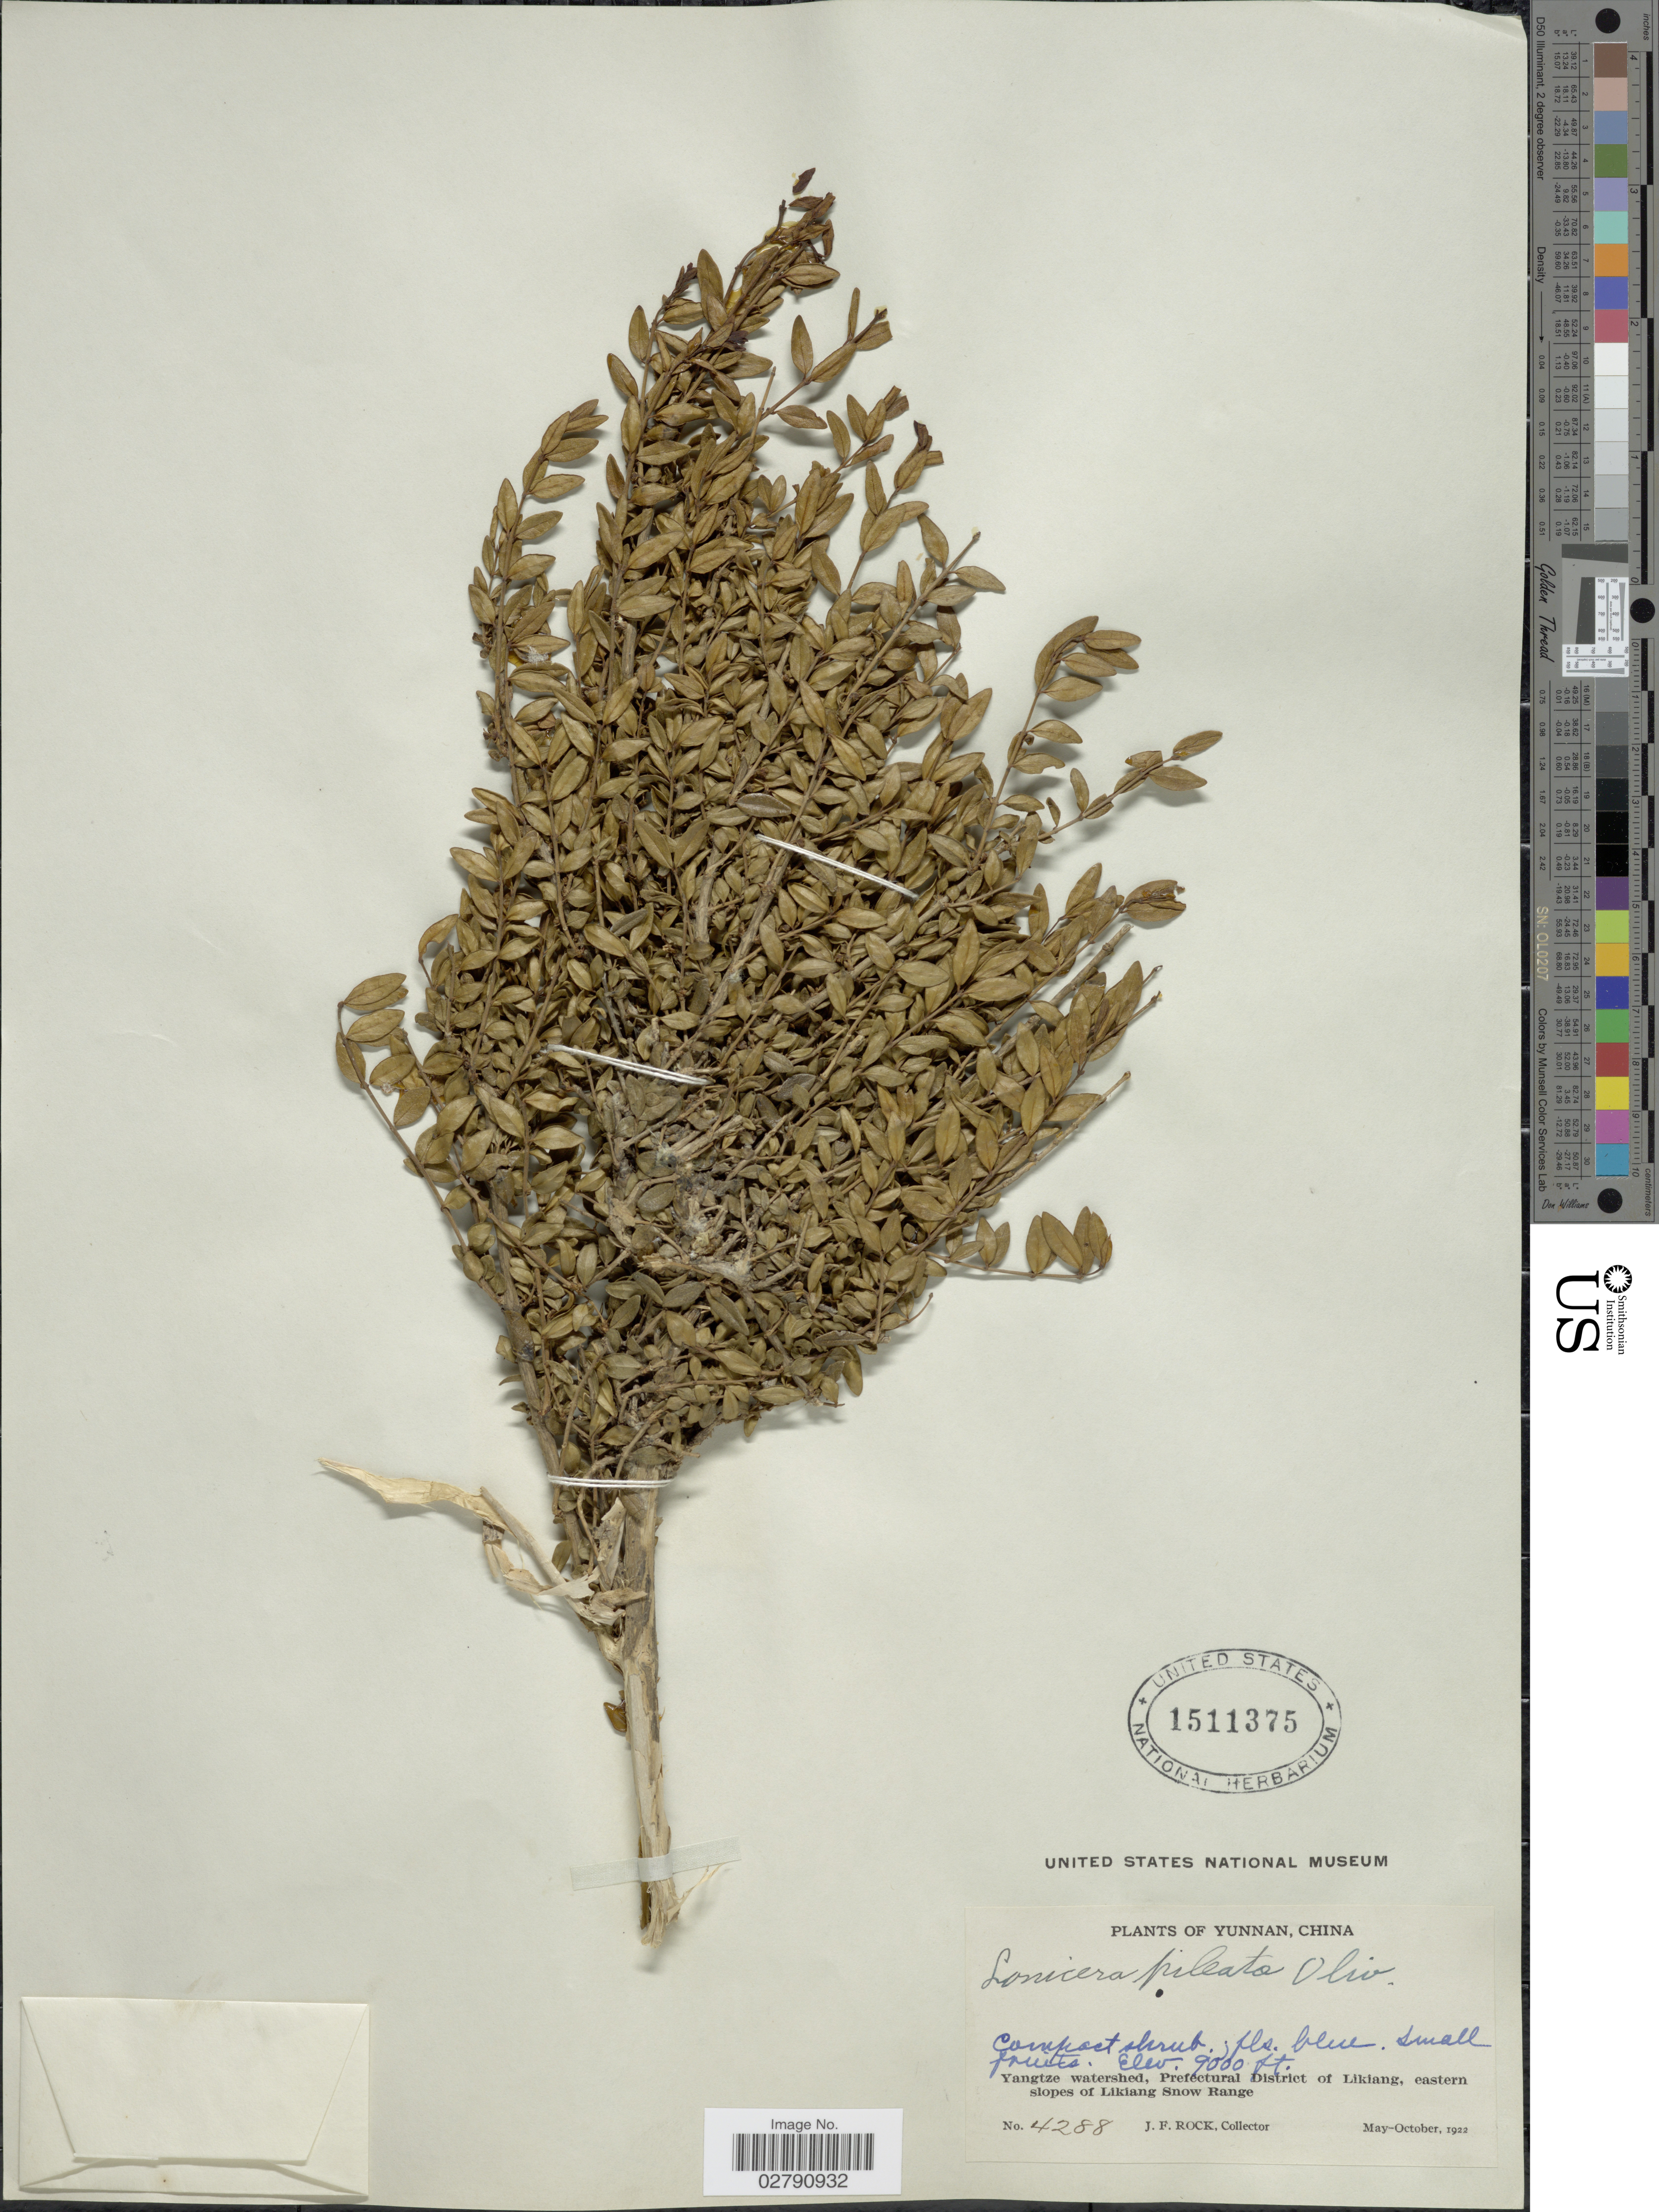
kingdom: Plantae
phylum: Tracheophyta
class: Magnoliopsida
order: Dipsacales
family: Caprifoliaceae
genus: Lonicera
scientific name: Lonicera pileata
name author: Oliv.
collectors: J. Rock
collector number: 4288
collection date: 1922-05/1922-10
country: China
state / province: Yunnan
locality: Yangtze watershed, Prefectural District of Likiang, eastern slopes of Likiang Snow Range.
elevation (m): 2743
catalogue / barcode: US 1511375